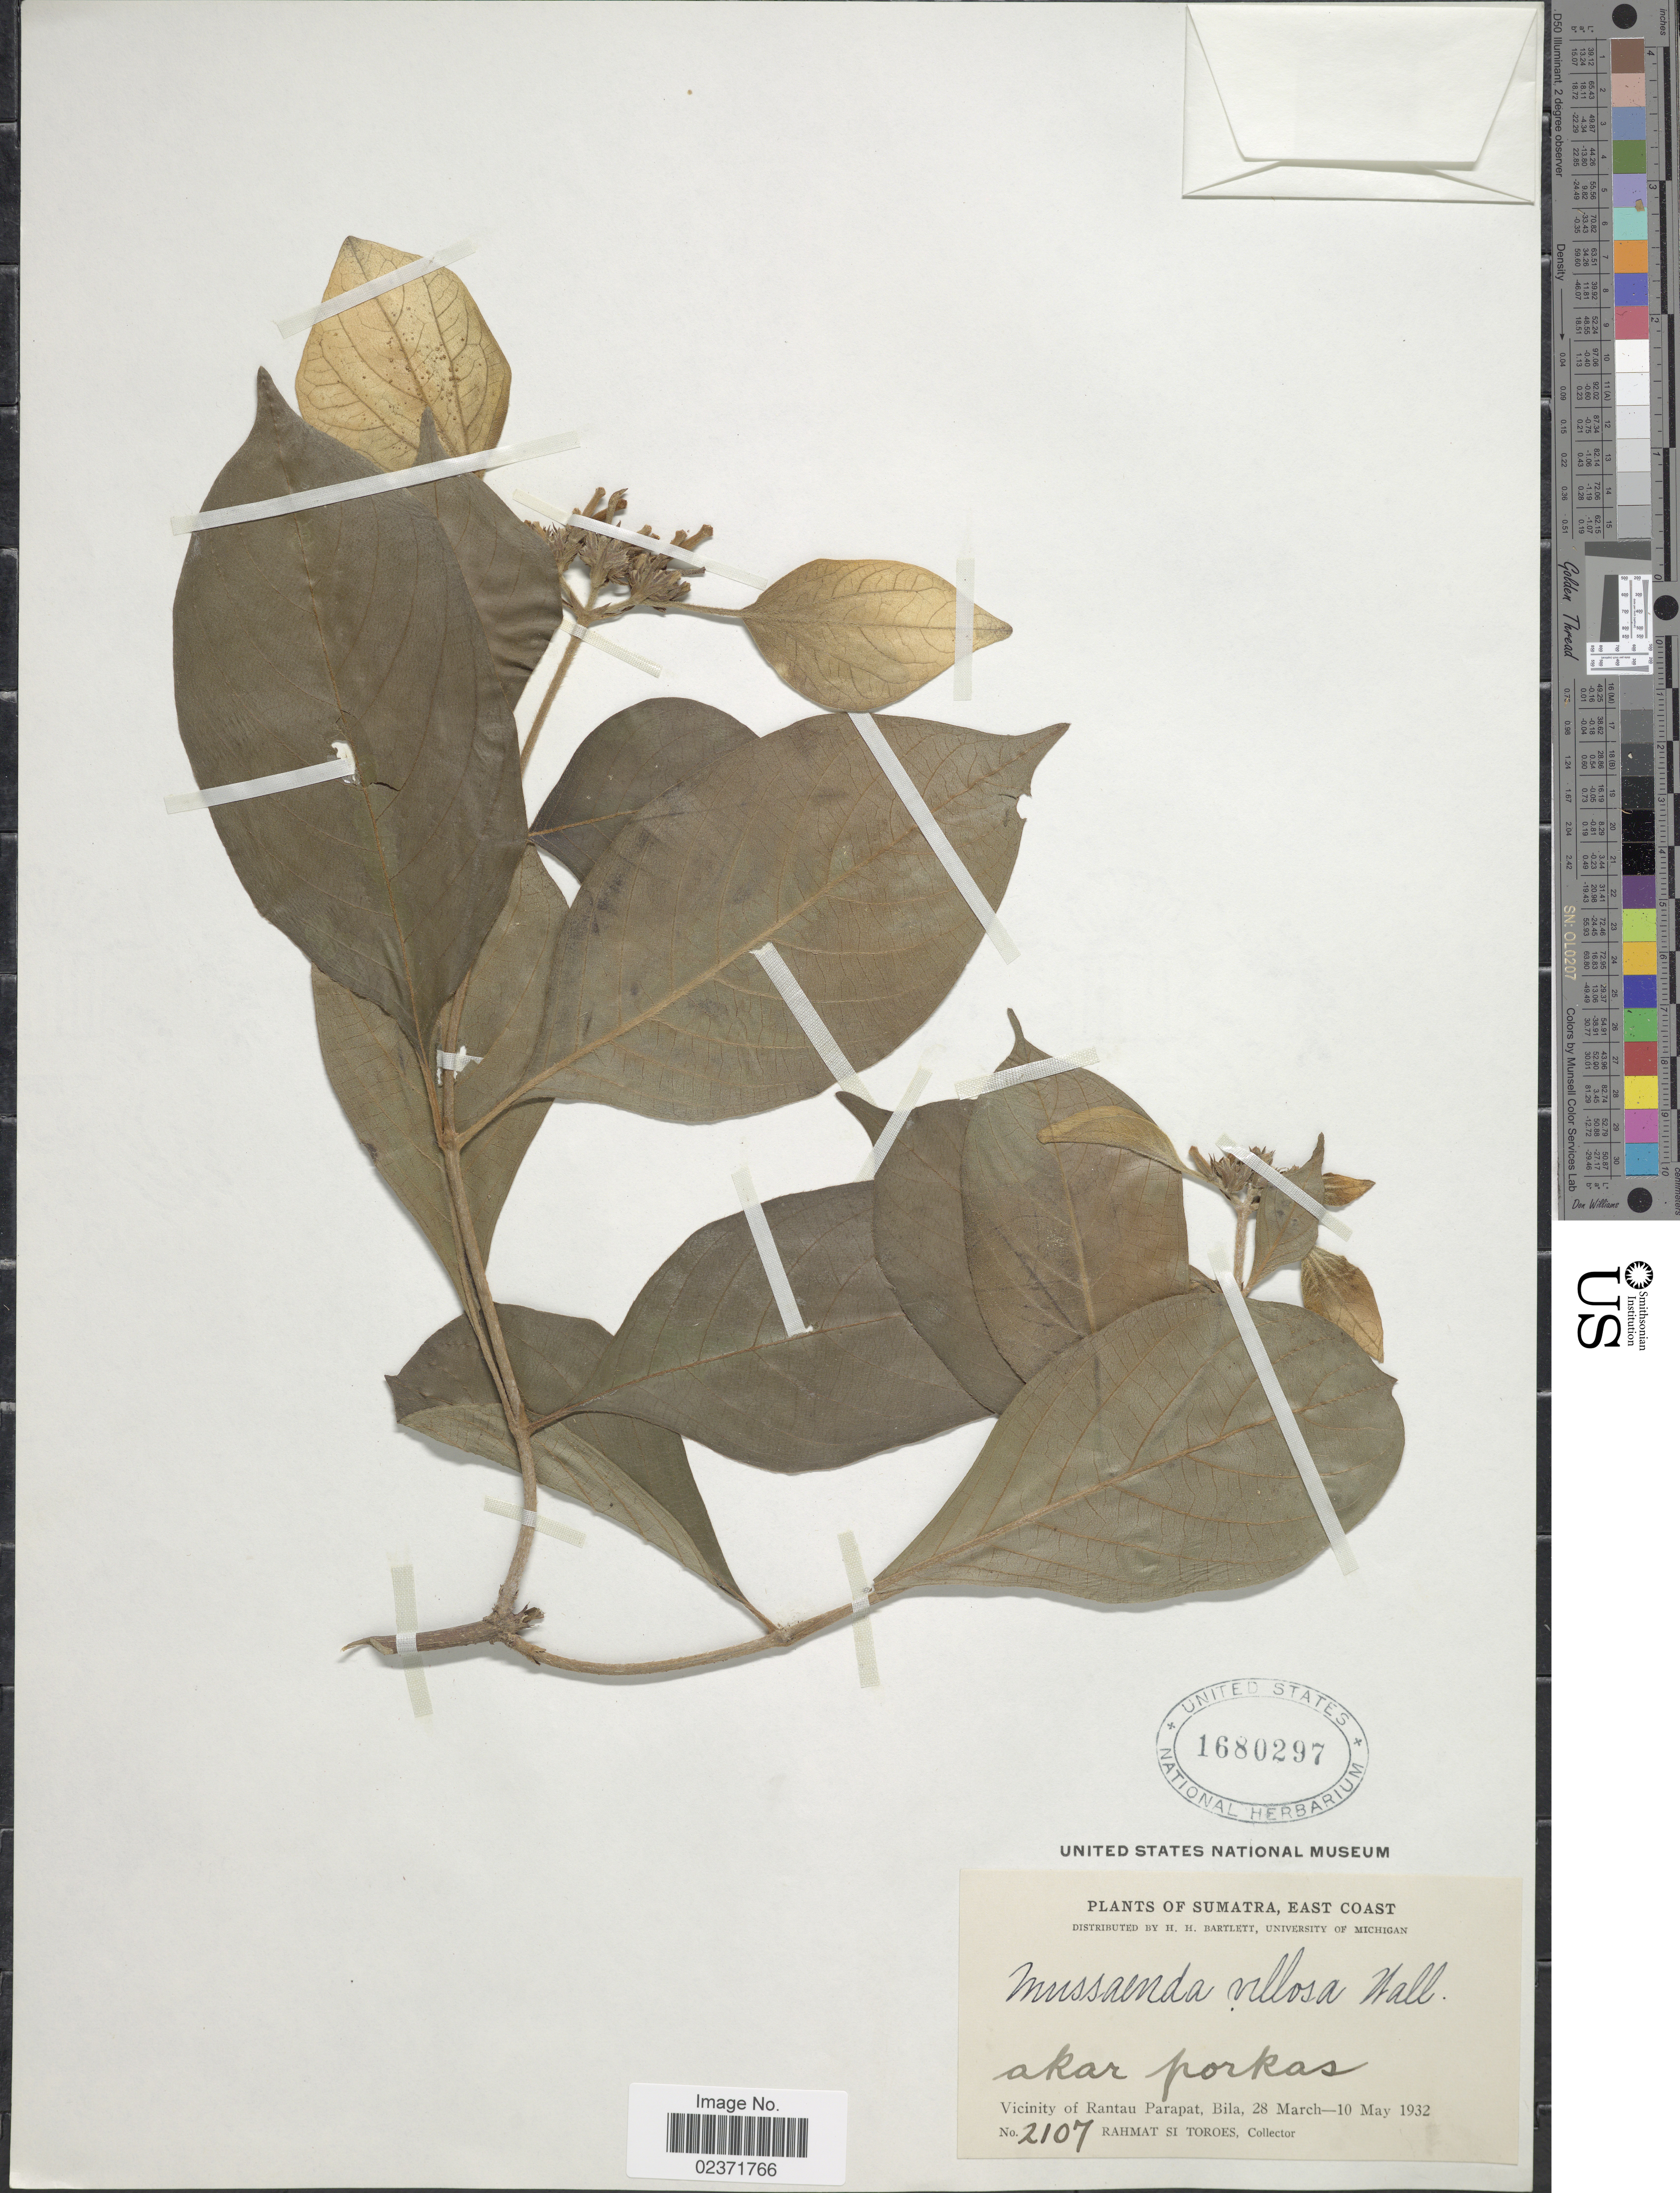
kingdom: Plantae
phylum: Tracheophyta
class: Magnoliopsida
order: Gentianales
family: Rubiaceae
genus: Mussaenda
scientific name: Mussaenda villosa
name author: Wall. ex G. Don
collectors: Rahmat Si Boeea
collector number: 2107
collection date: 1932-03-28/1932-05-10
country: Indonesia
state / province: Sumatra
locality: East Coast, akar porkas, Vicinity of Rantau Parapat, Bila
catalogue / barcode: US 1680297